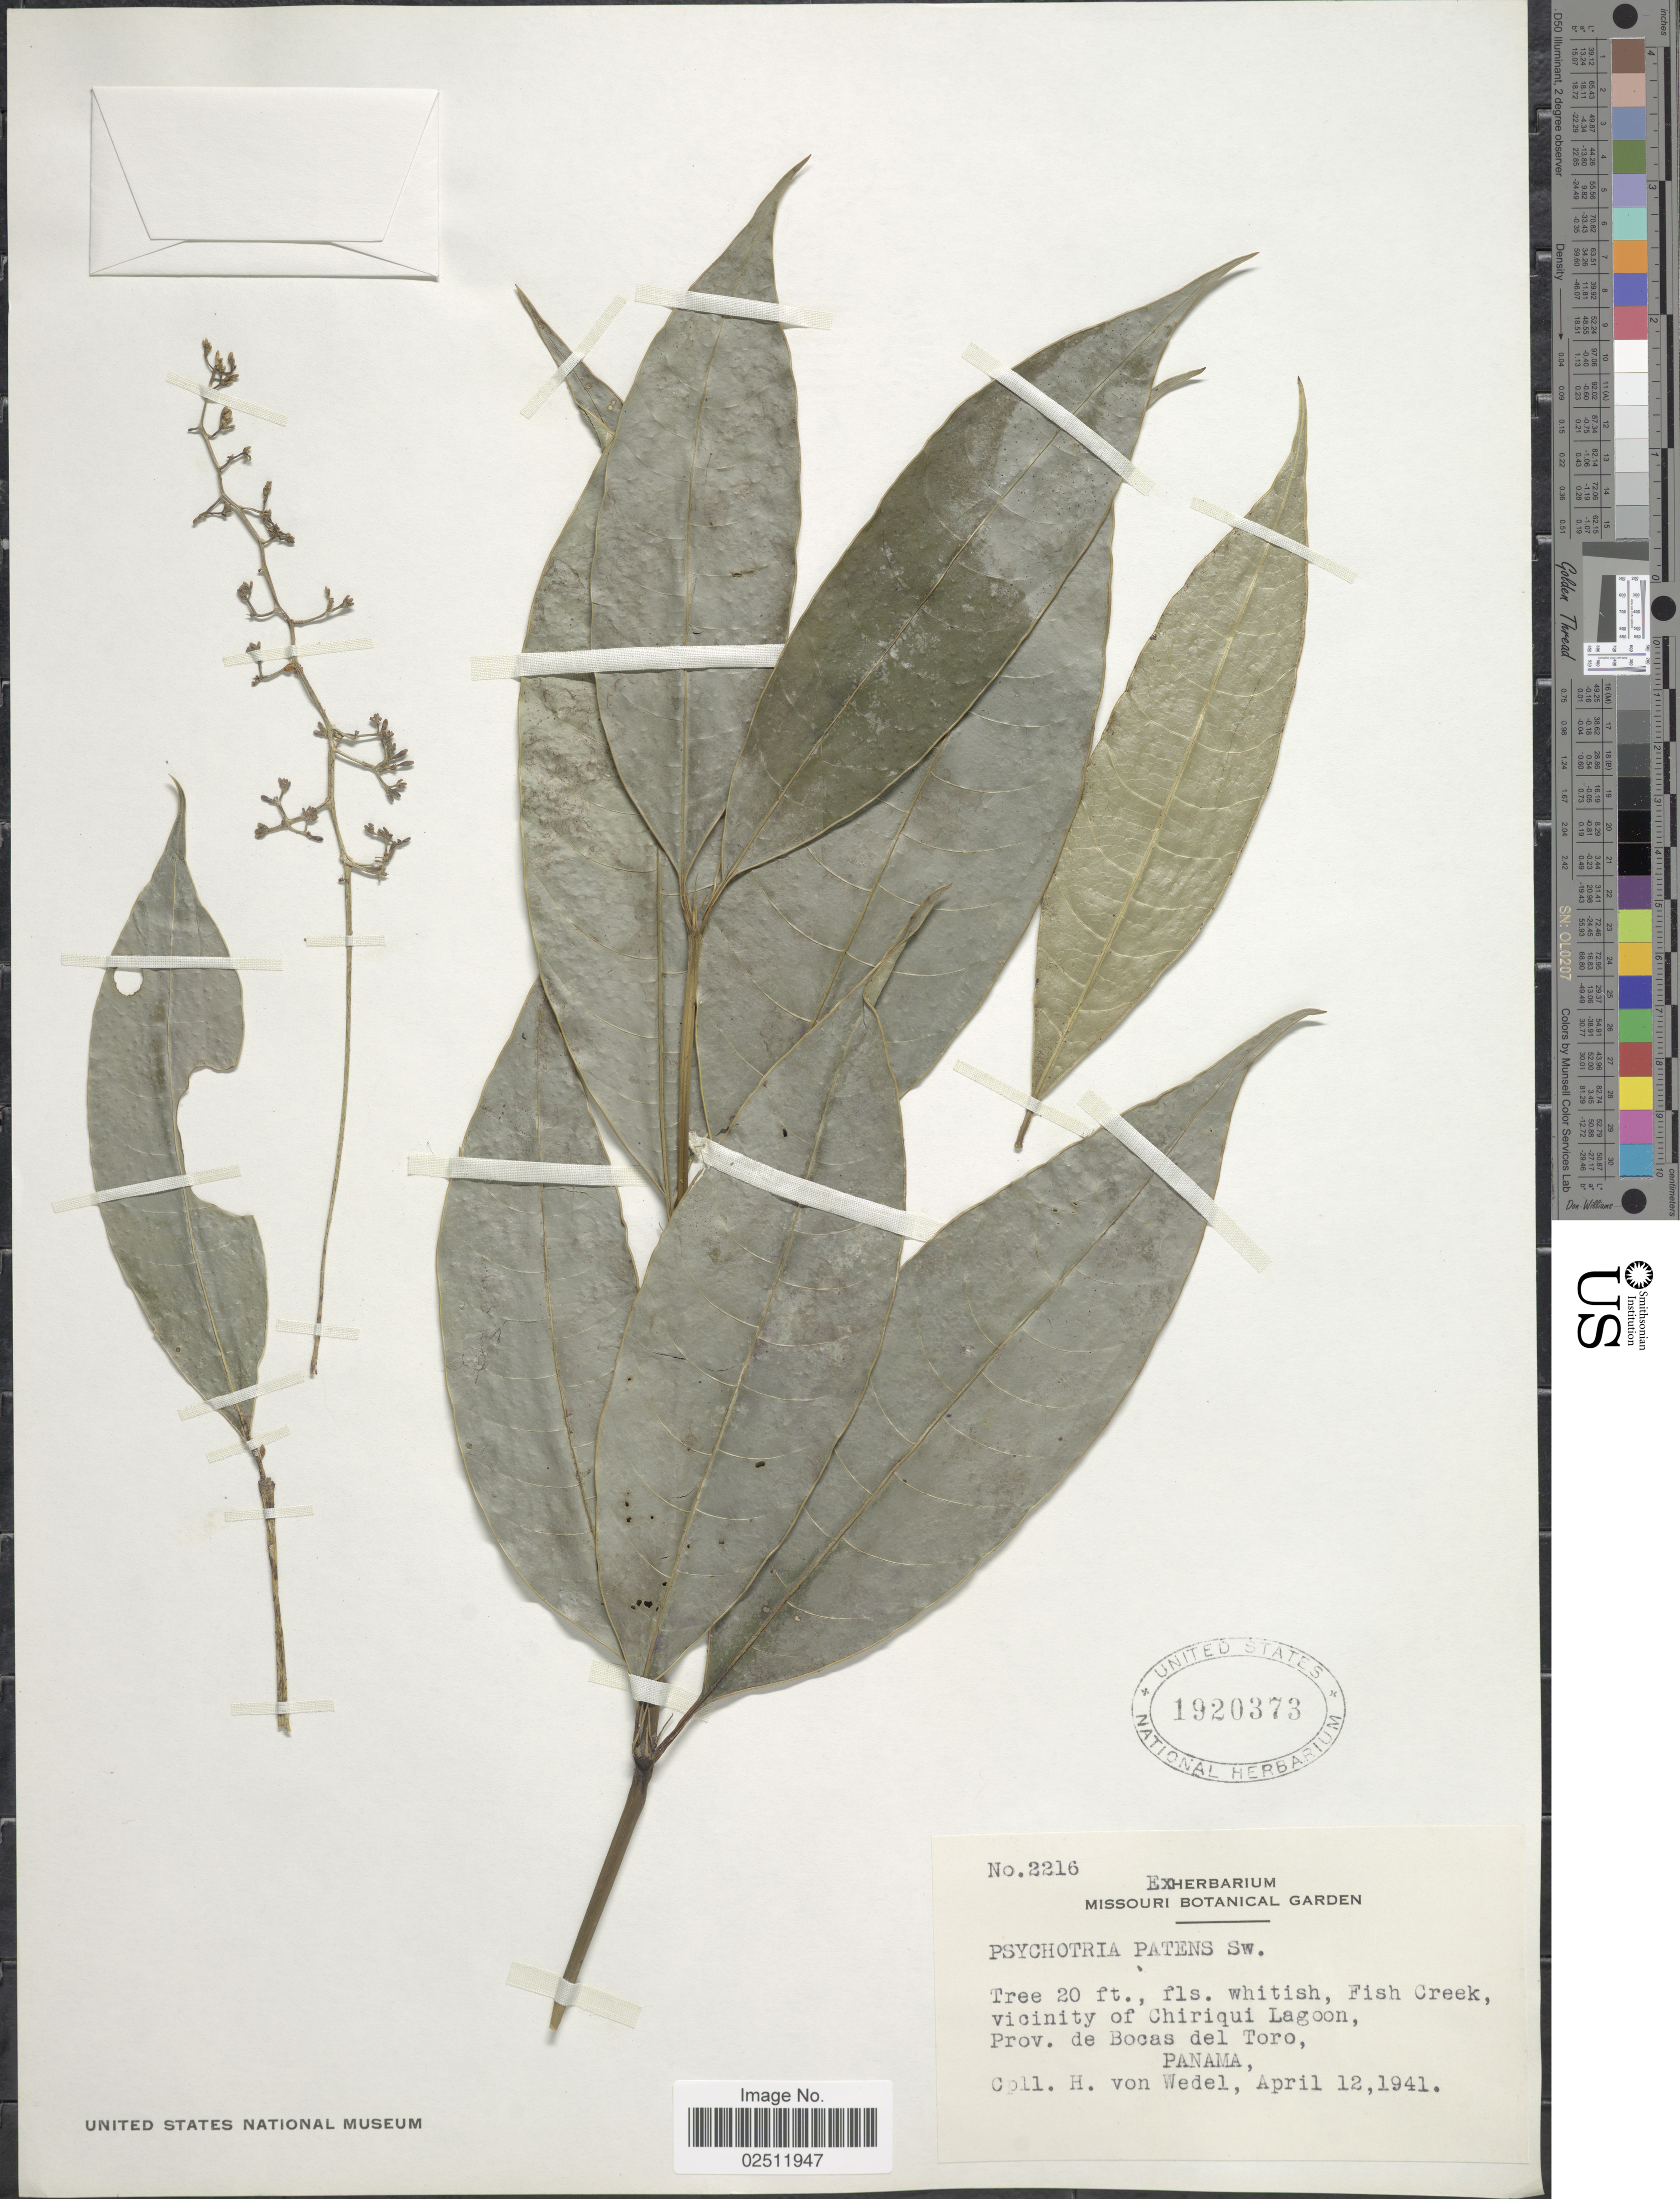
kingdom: Plantae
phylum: Tracheophyta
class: Magnoliopsida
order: Gentianales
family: Rubiaceae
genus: Psychotria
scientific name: Psychotria cincta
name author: Standl.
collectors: H. von Wedel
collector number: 2216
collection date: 1941-04-12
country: Panama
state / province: Bocas del Toro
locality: Fish Creek, vicinity of Chiriqui Lagoon.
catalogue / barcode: US 1920373